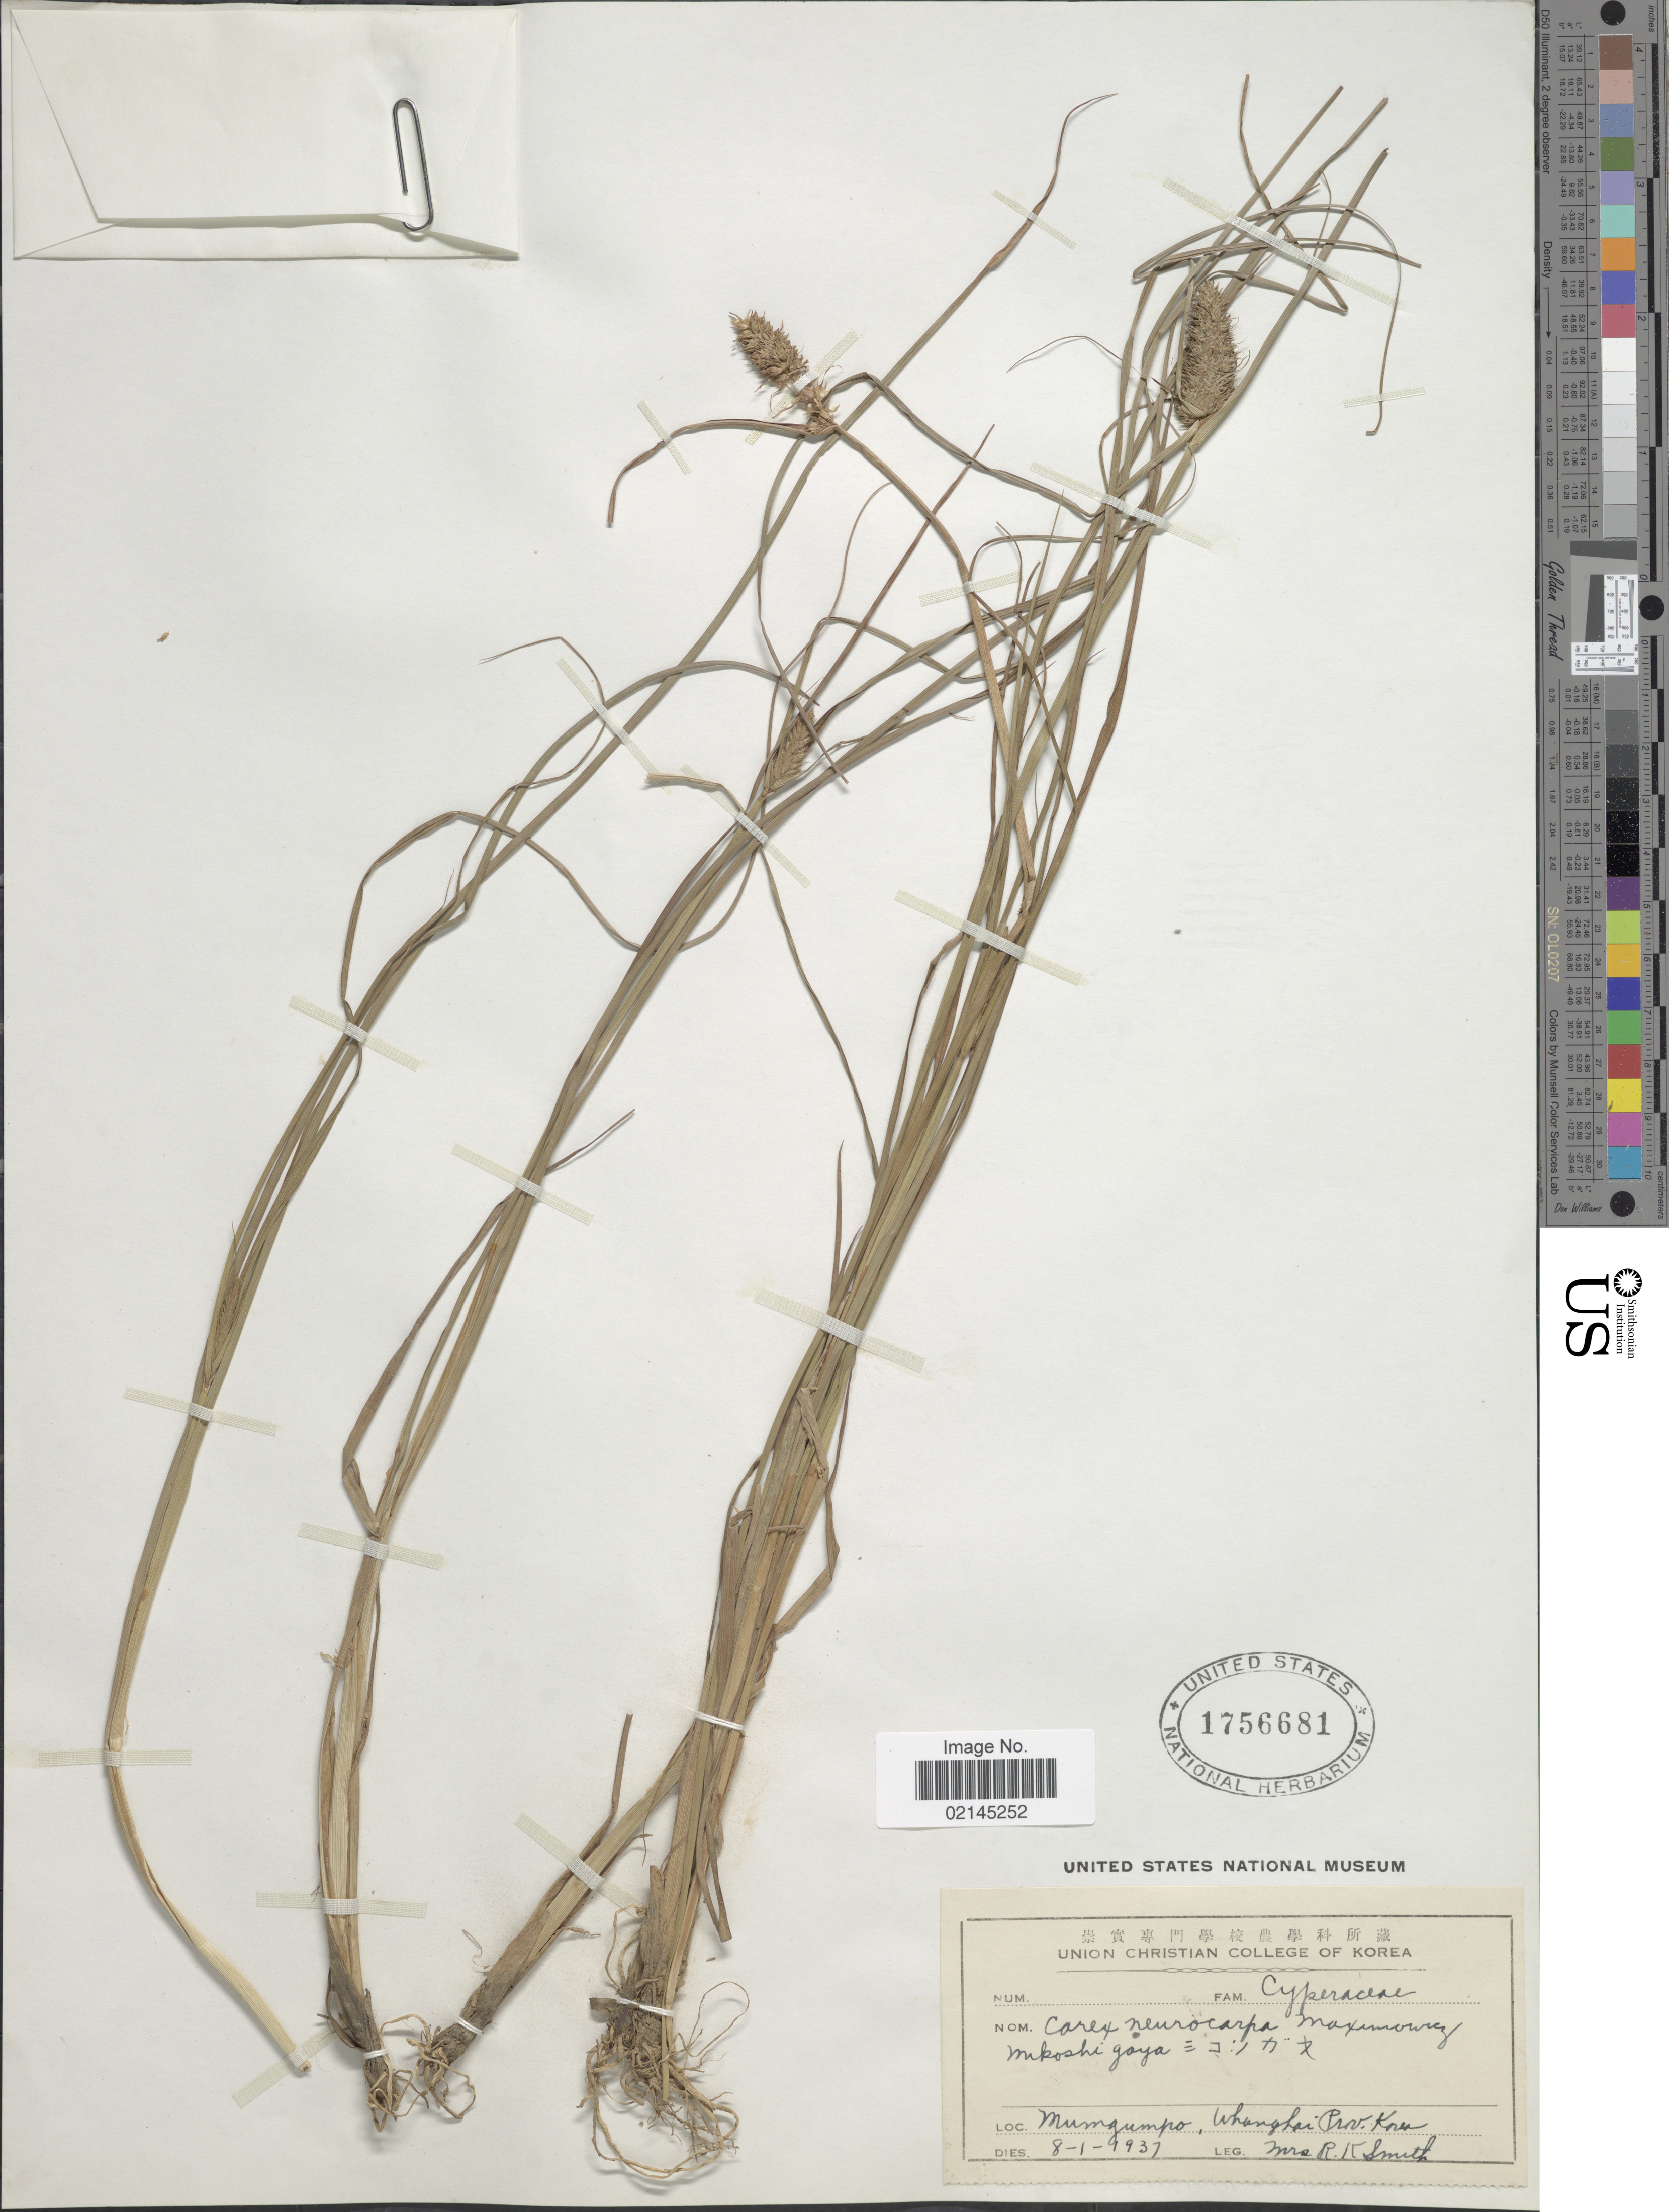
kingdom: Plantae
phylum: Tracheophyta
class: Liliopsida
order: Poales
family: Cyperaceae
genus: Carex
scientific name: Carex neurocarpa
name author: Maxim.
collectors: R. Smith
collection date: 1937-01-08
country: South Korea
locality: Mumgumpo, Whanphai Prov. Korea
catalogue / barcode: US 1756681